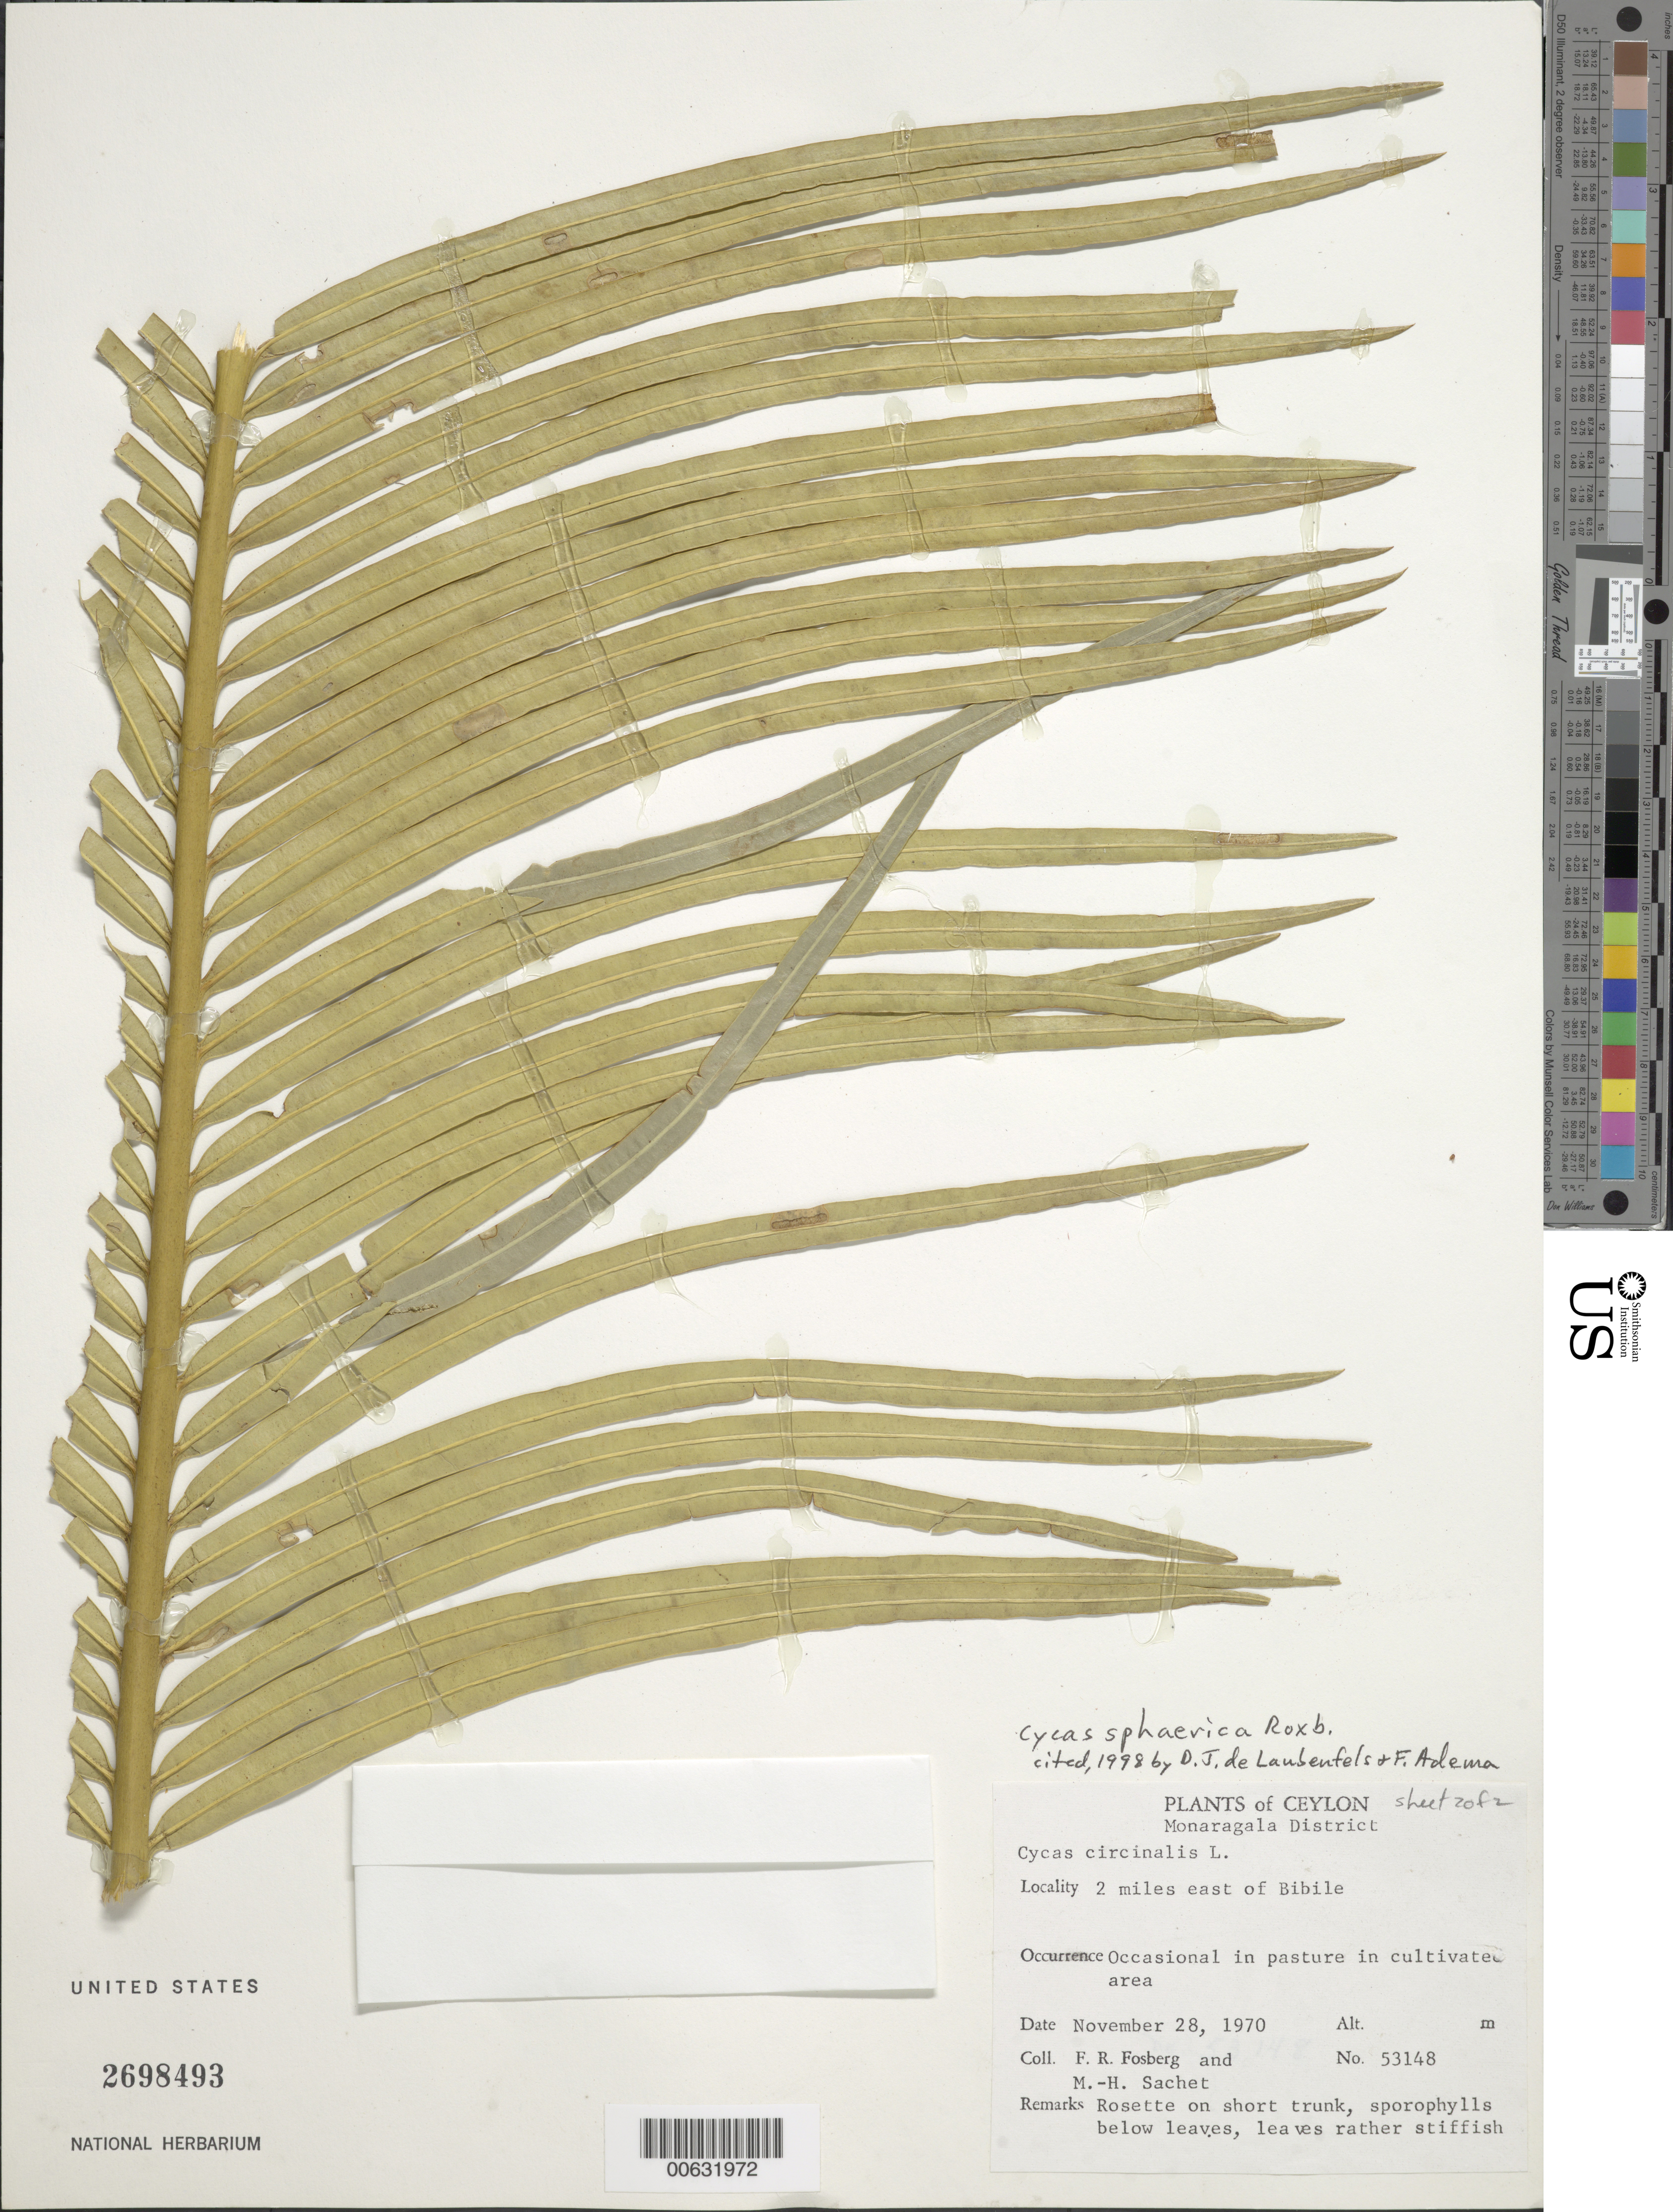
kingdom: Plantae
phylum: Tracheophyta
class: Cycadopsida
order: Cycadales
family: Cycadaceae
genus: Cycas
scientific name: Cycas sphaerica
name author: Roxb.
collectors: F. R. Fosberg & M.-H. Sachet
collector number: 53148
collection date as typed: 28 Nov 1870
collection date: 1870-11-28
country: Sri Lanka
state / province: Uva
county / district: Monaragala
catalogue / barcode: US 2698493